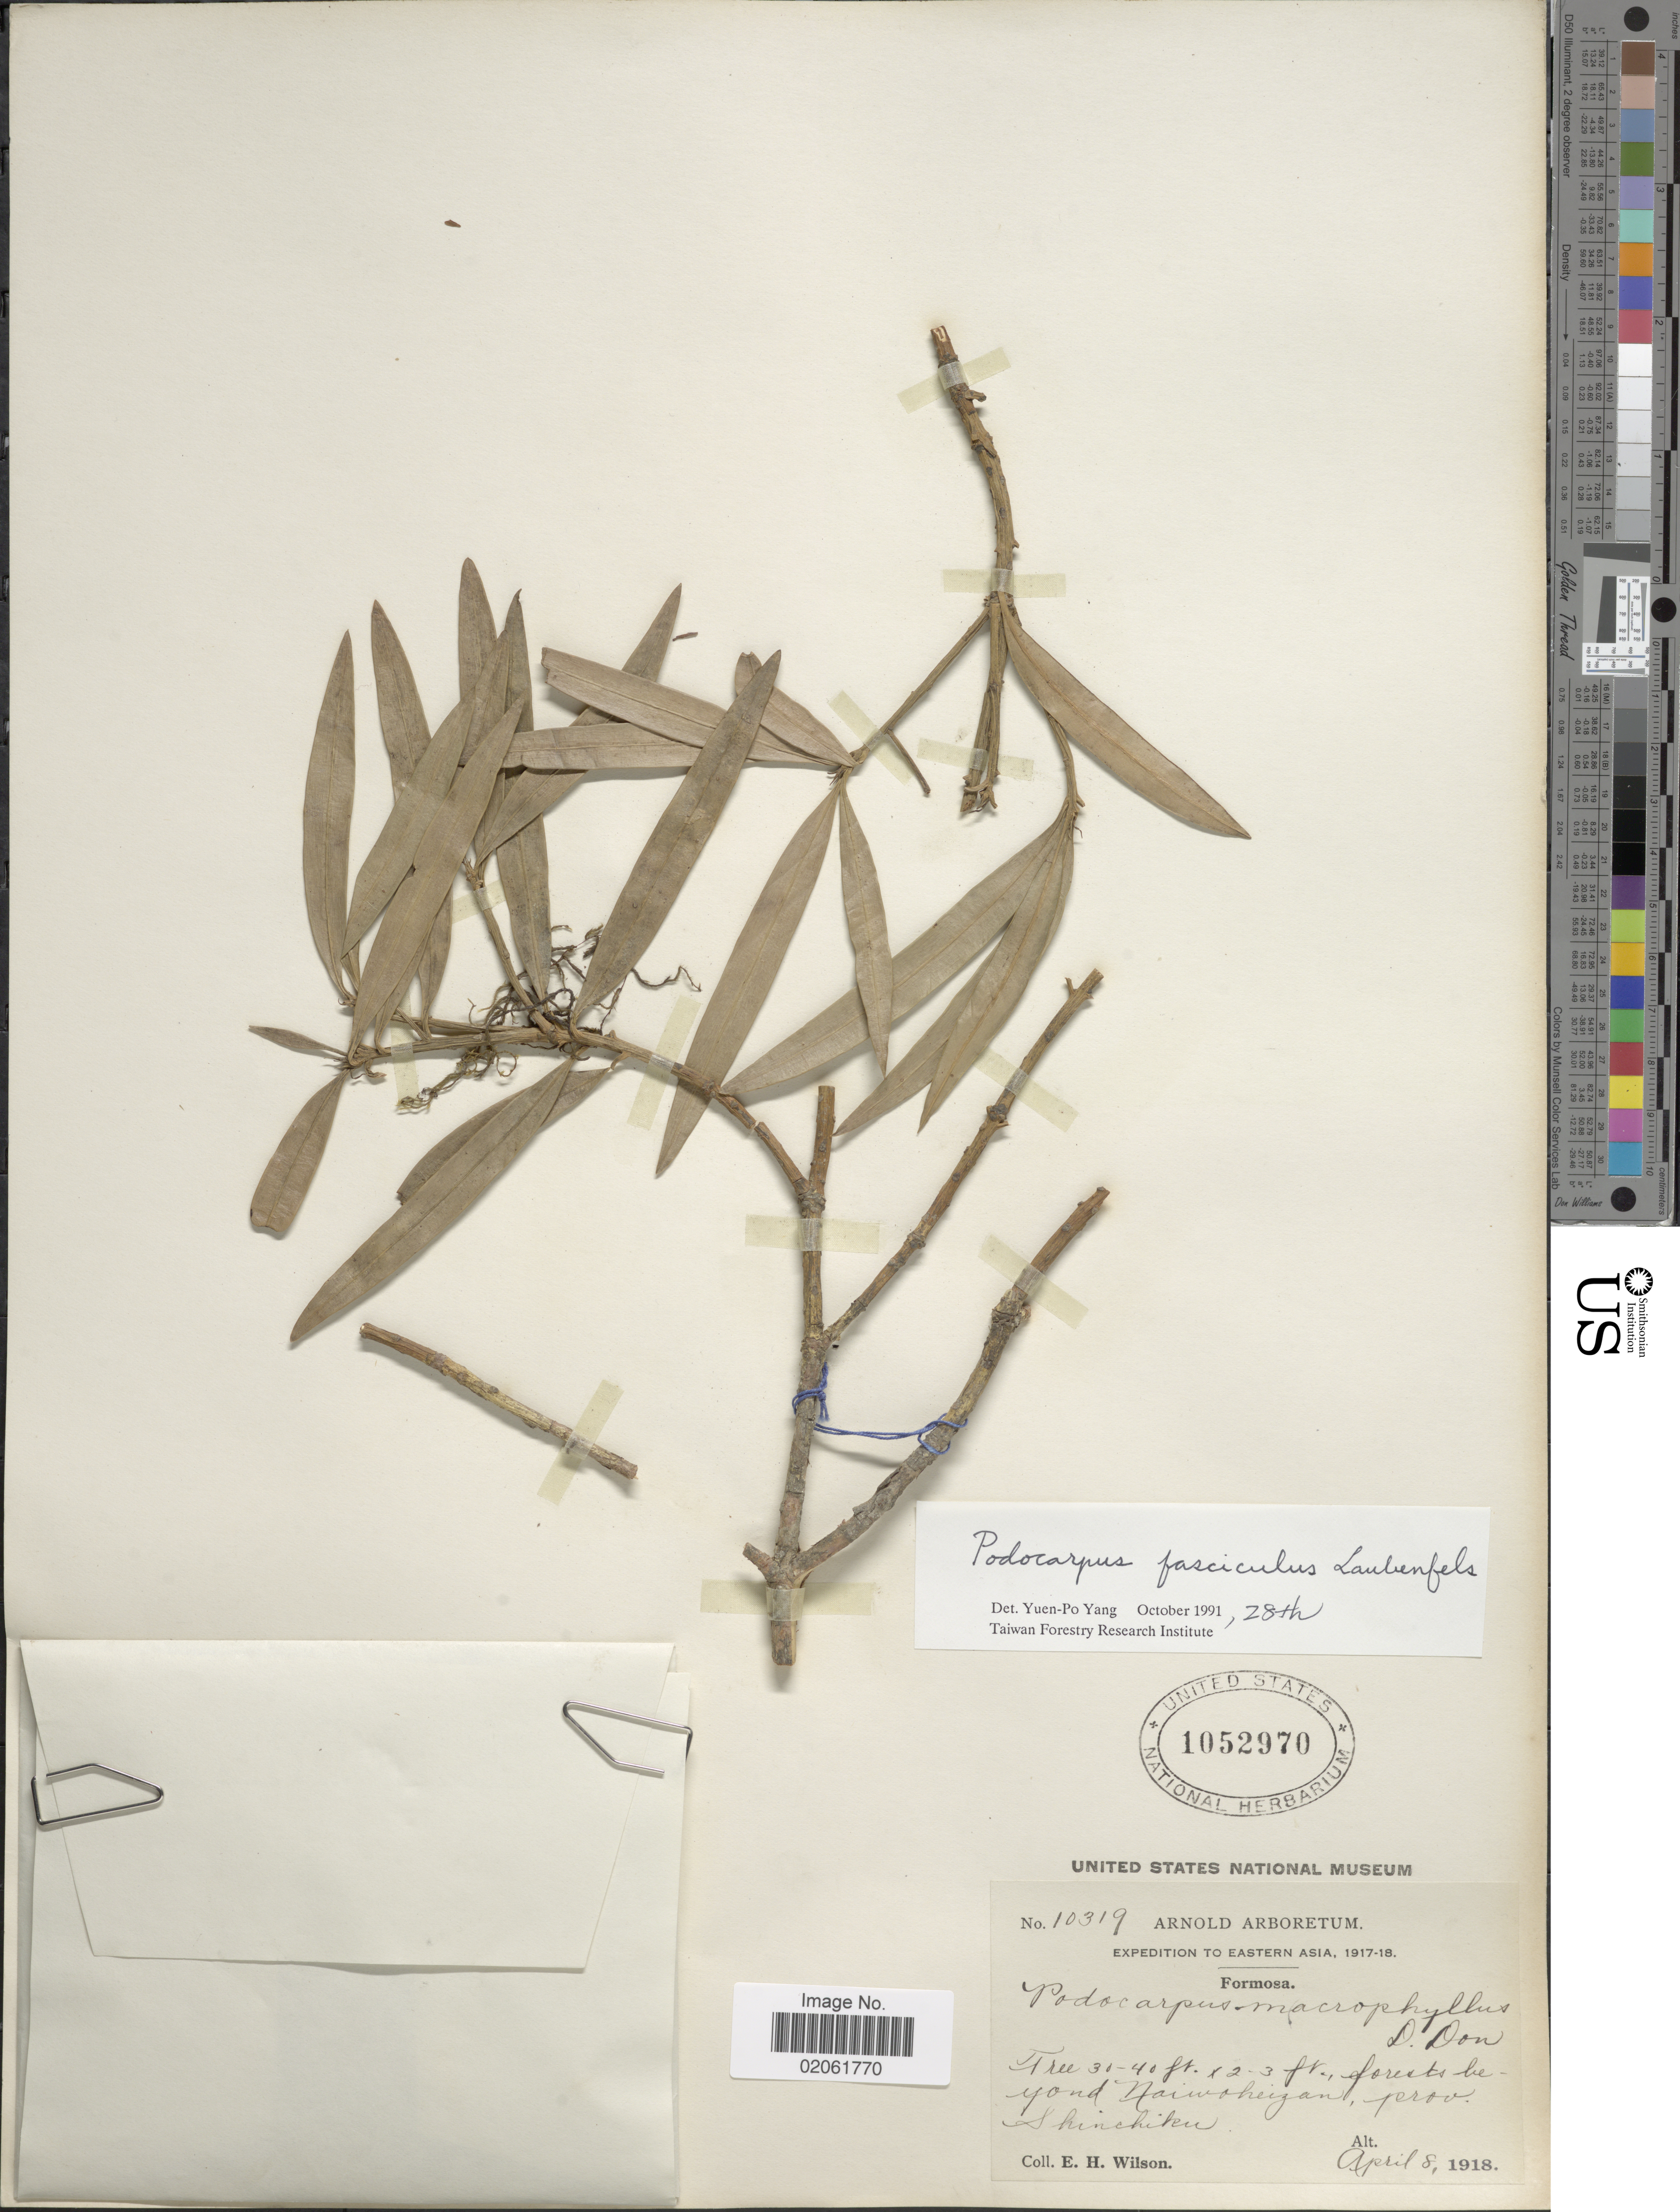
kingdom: Plantae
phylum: Tracheophyta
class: Pinopsida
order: Pinales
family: Podocarpaceae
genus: Podocarpus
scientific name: Podocarpus fasciculus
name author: de Laub.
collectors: E. Wilson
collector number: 10319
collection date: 1918-04-08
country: Taiwan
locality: Eastern Asia, Formosa, forest beyond Naiwoheizan, prov. Shinchiku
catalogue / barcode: US 1052970